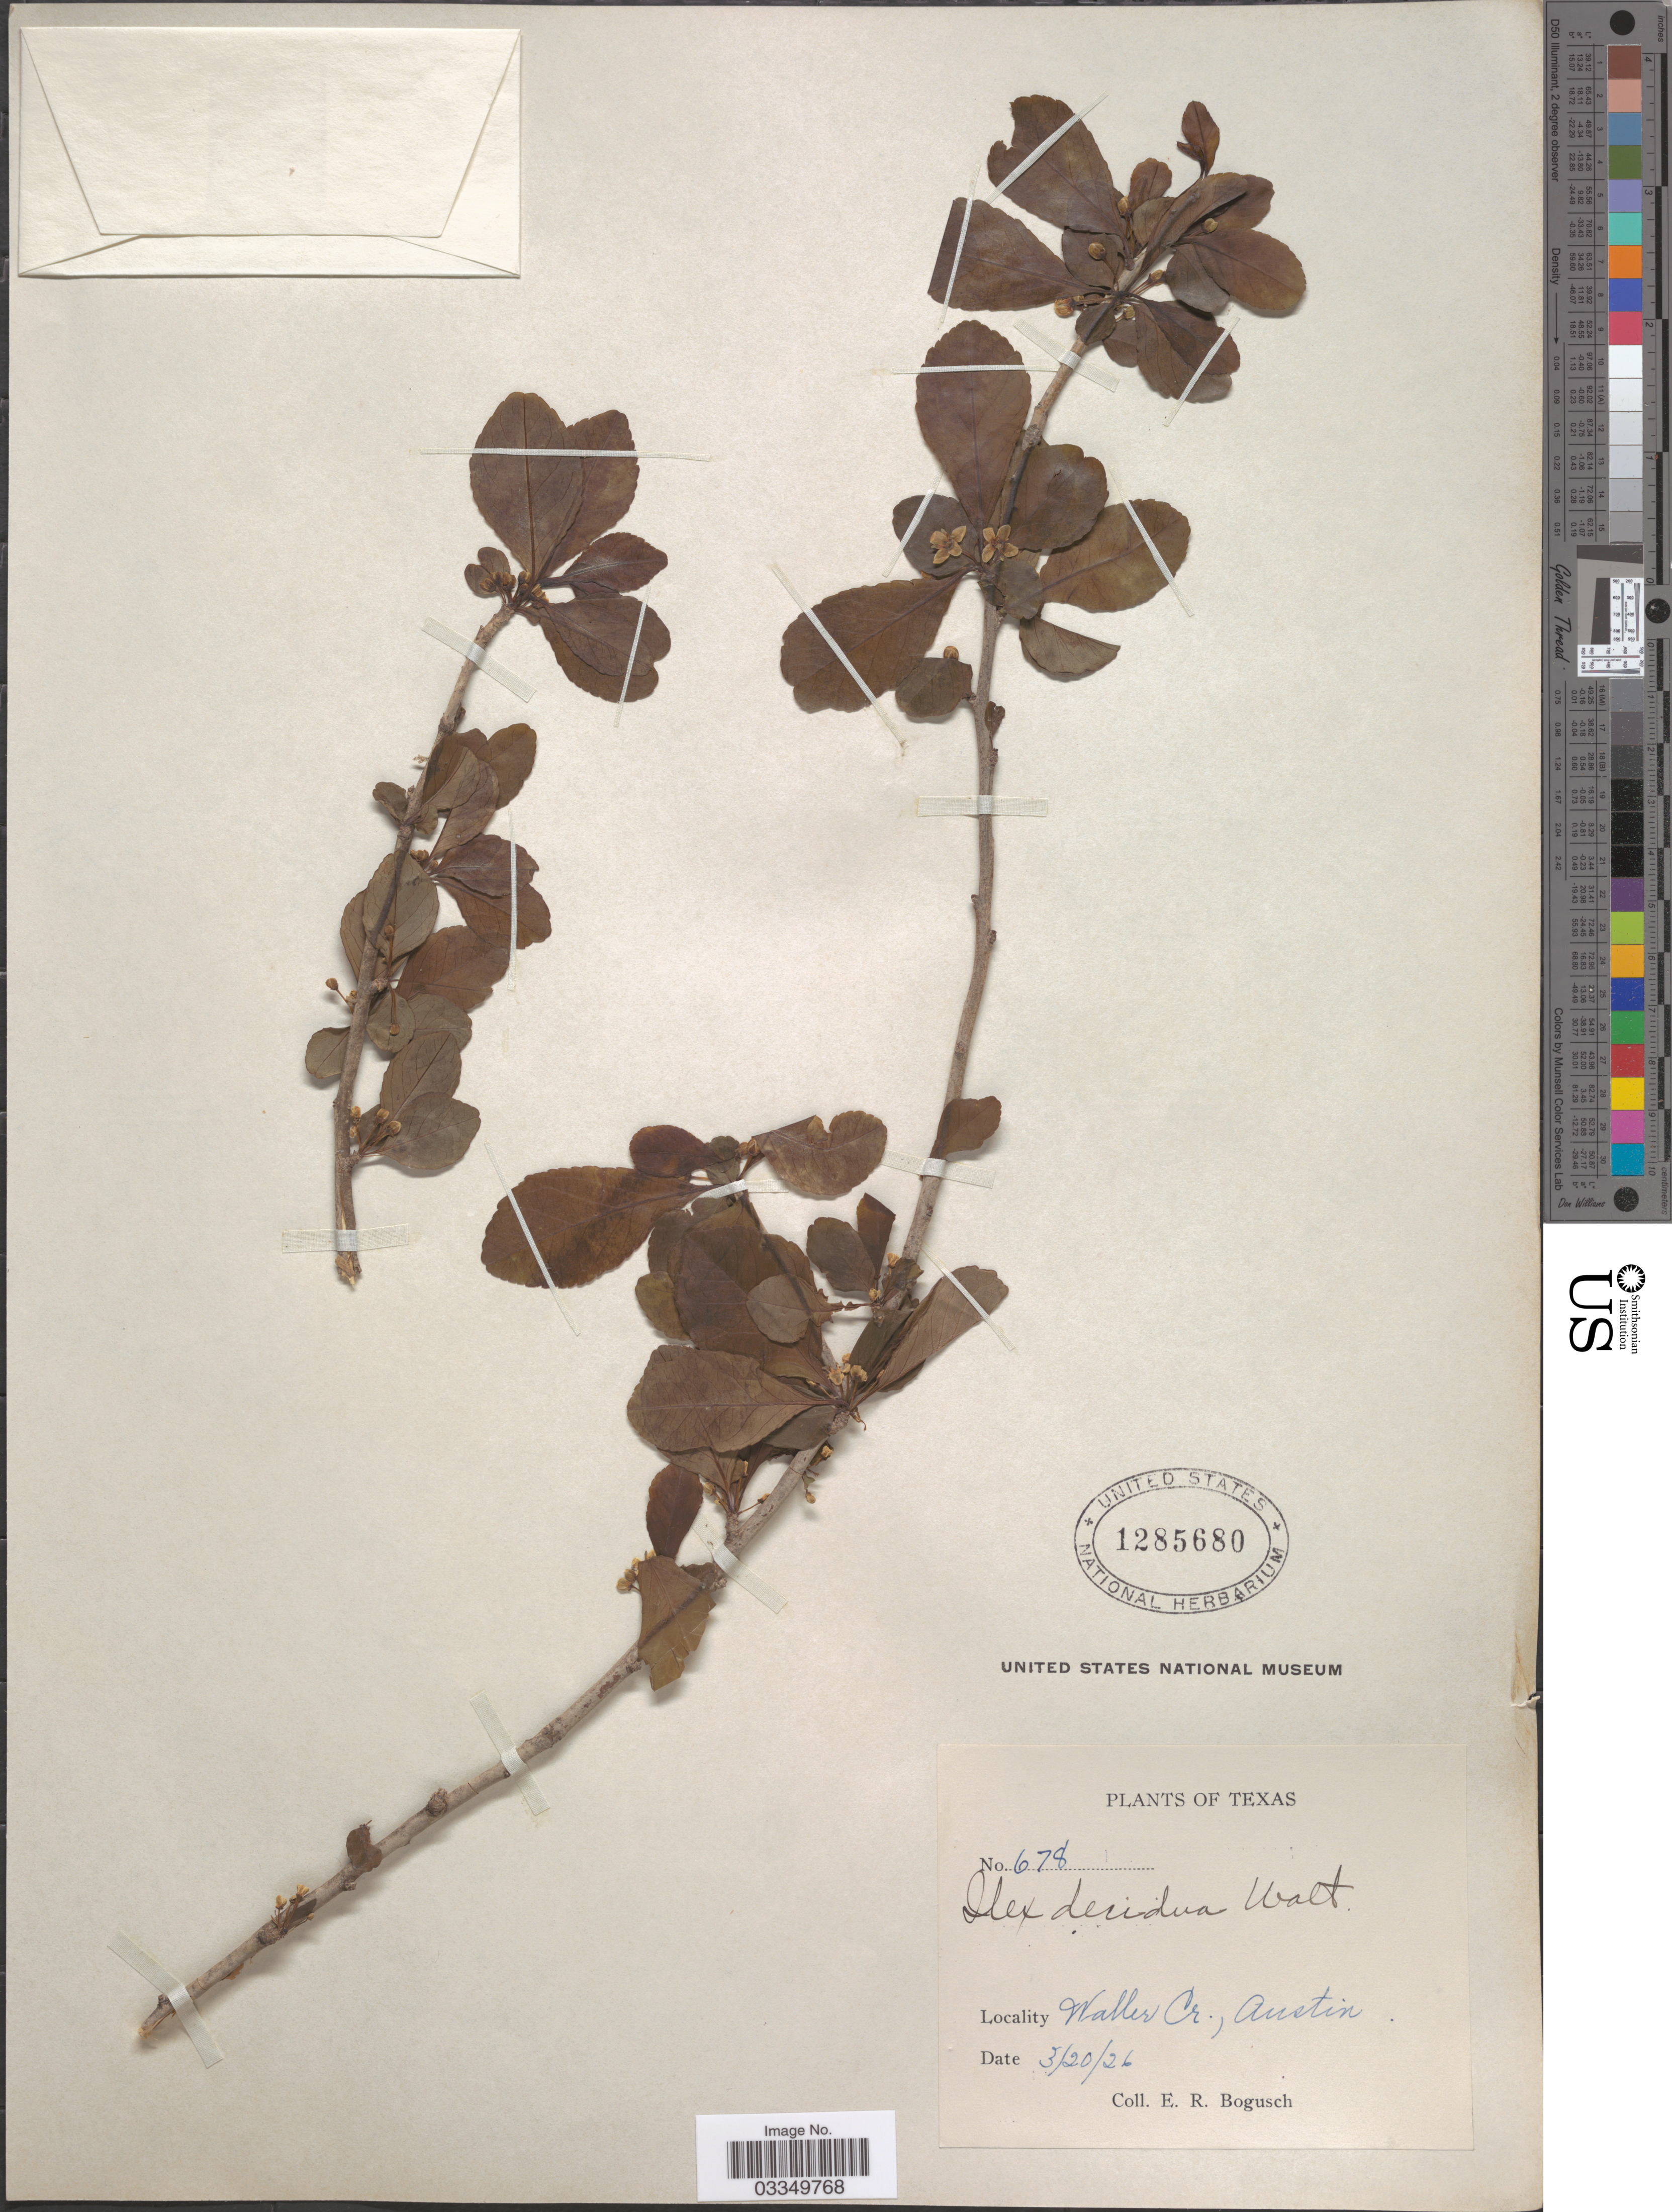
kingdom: Plantae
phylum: Tracheophyta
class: Magnoliopsida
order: Aquifoliales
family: Aquifoliaceae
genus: Ilex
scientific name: Ilex decidua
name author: Walter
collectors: E. Bogusch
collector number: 678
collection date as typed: Transcribed d/m/y: 20/3/26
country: United States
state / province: Texas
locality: Waller Cr., Austin.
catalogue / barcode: US 1285680